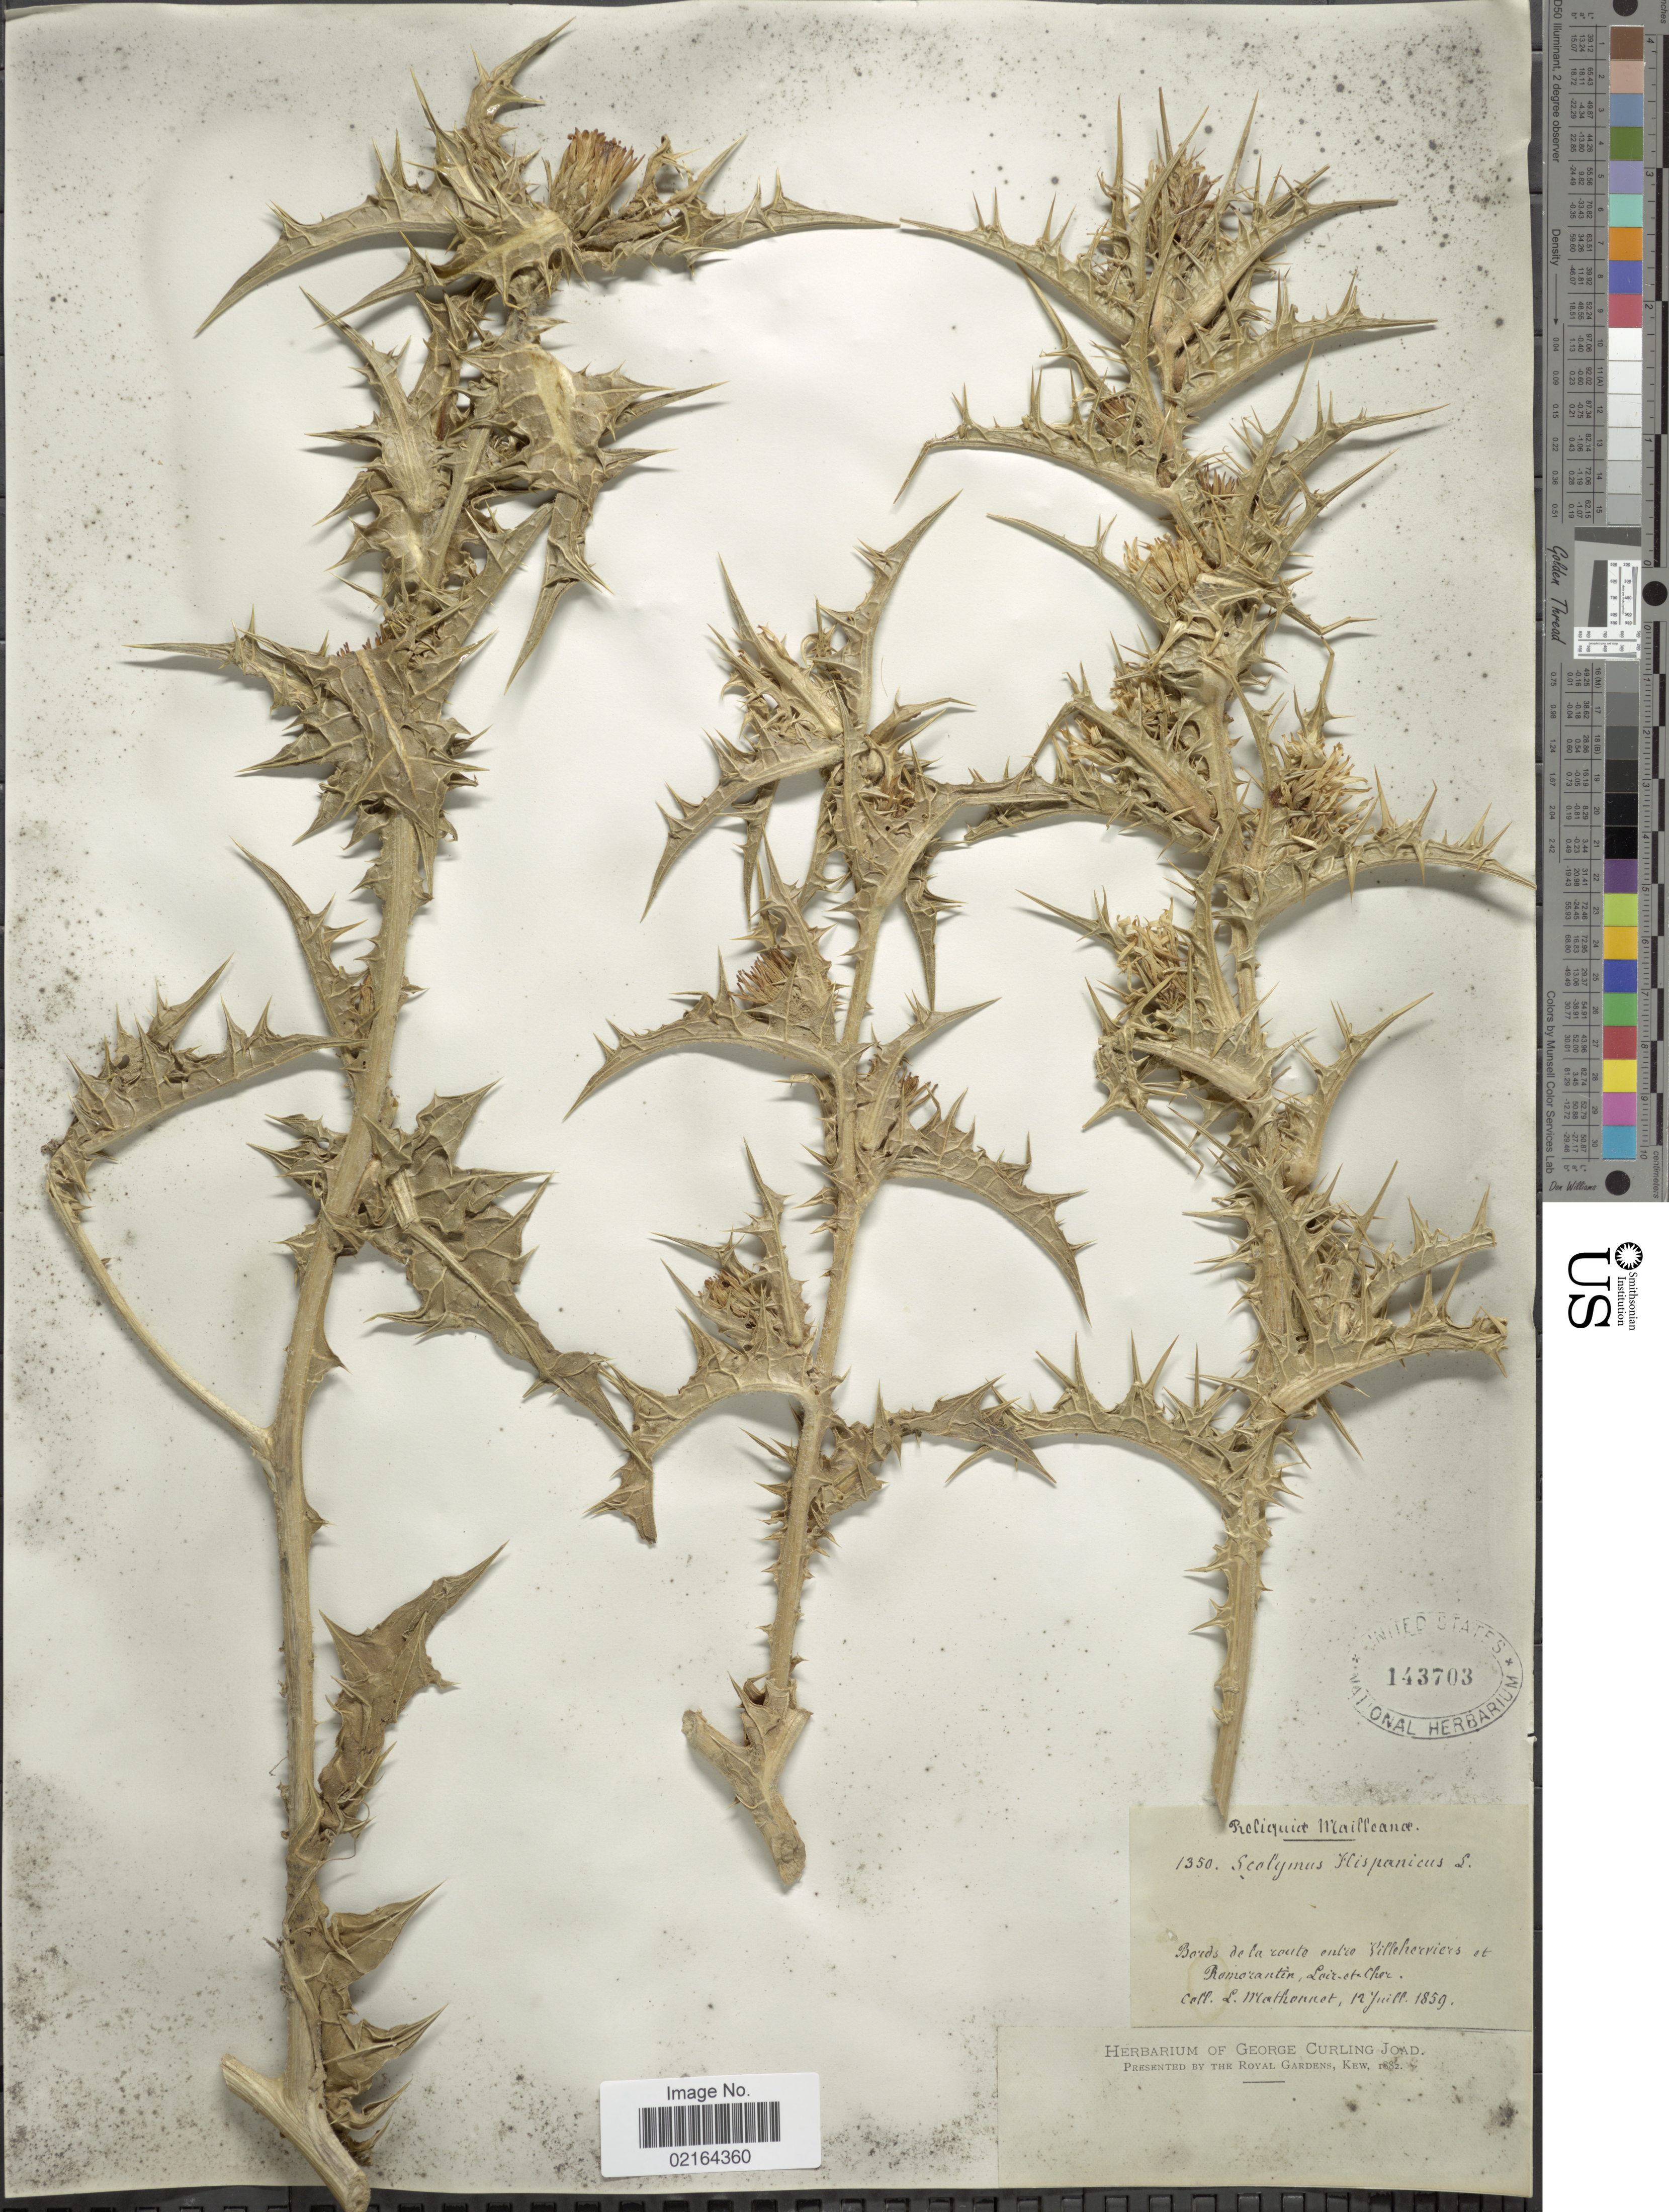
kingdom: Plantae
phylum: Tracheophyta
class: Magnoliopsida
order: Asterales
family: Asteraceae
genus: Scolymus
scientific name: Scolymus hispanicus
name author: L.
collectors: L. Mathonnet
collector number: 1350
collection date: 1859-07-12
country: France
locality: Bords de la route entre Villeherviers at Romarantin, Loir-et-Cher [interpreted]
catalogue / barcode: US 143703